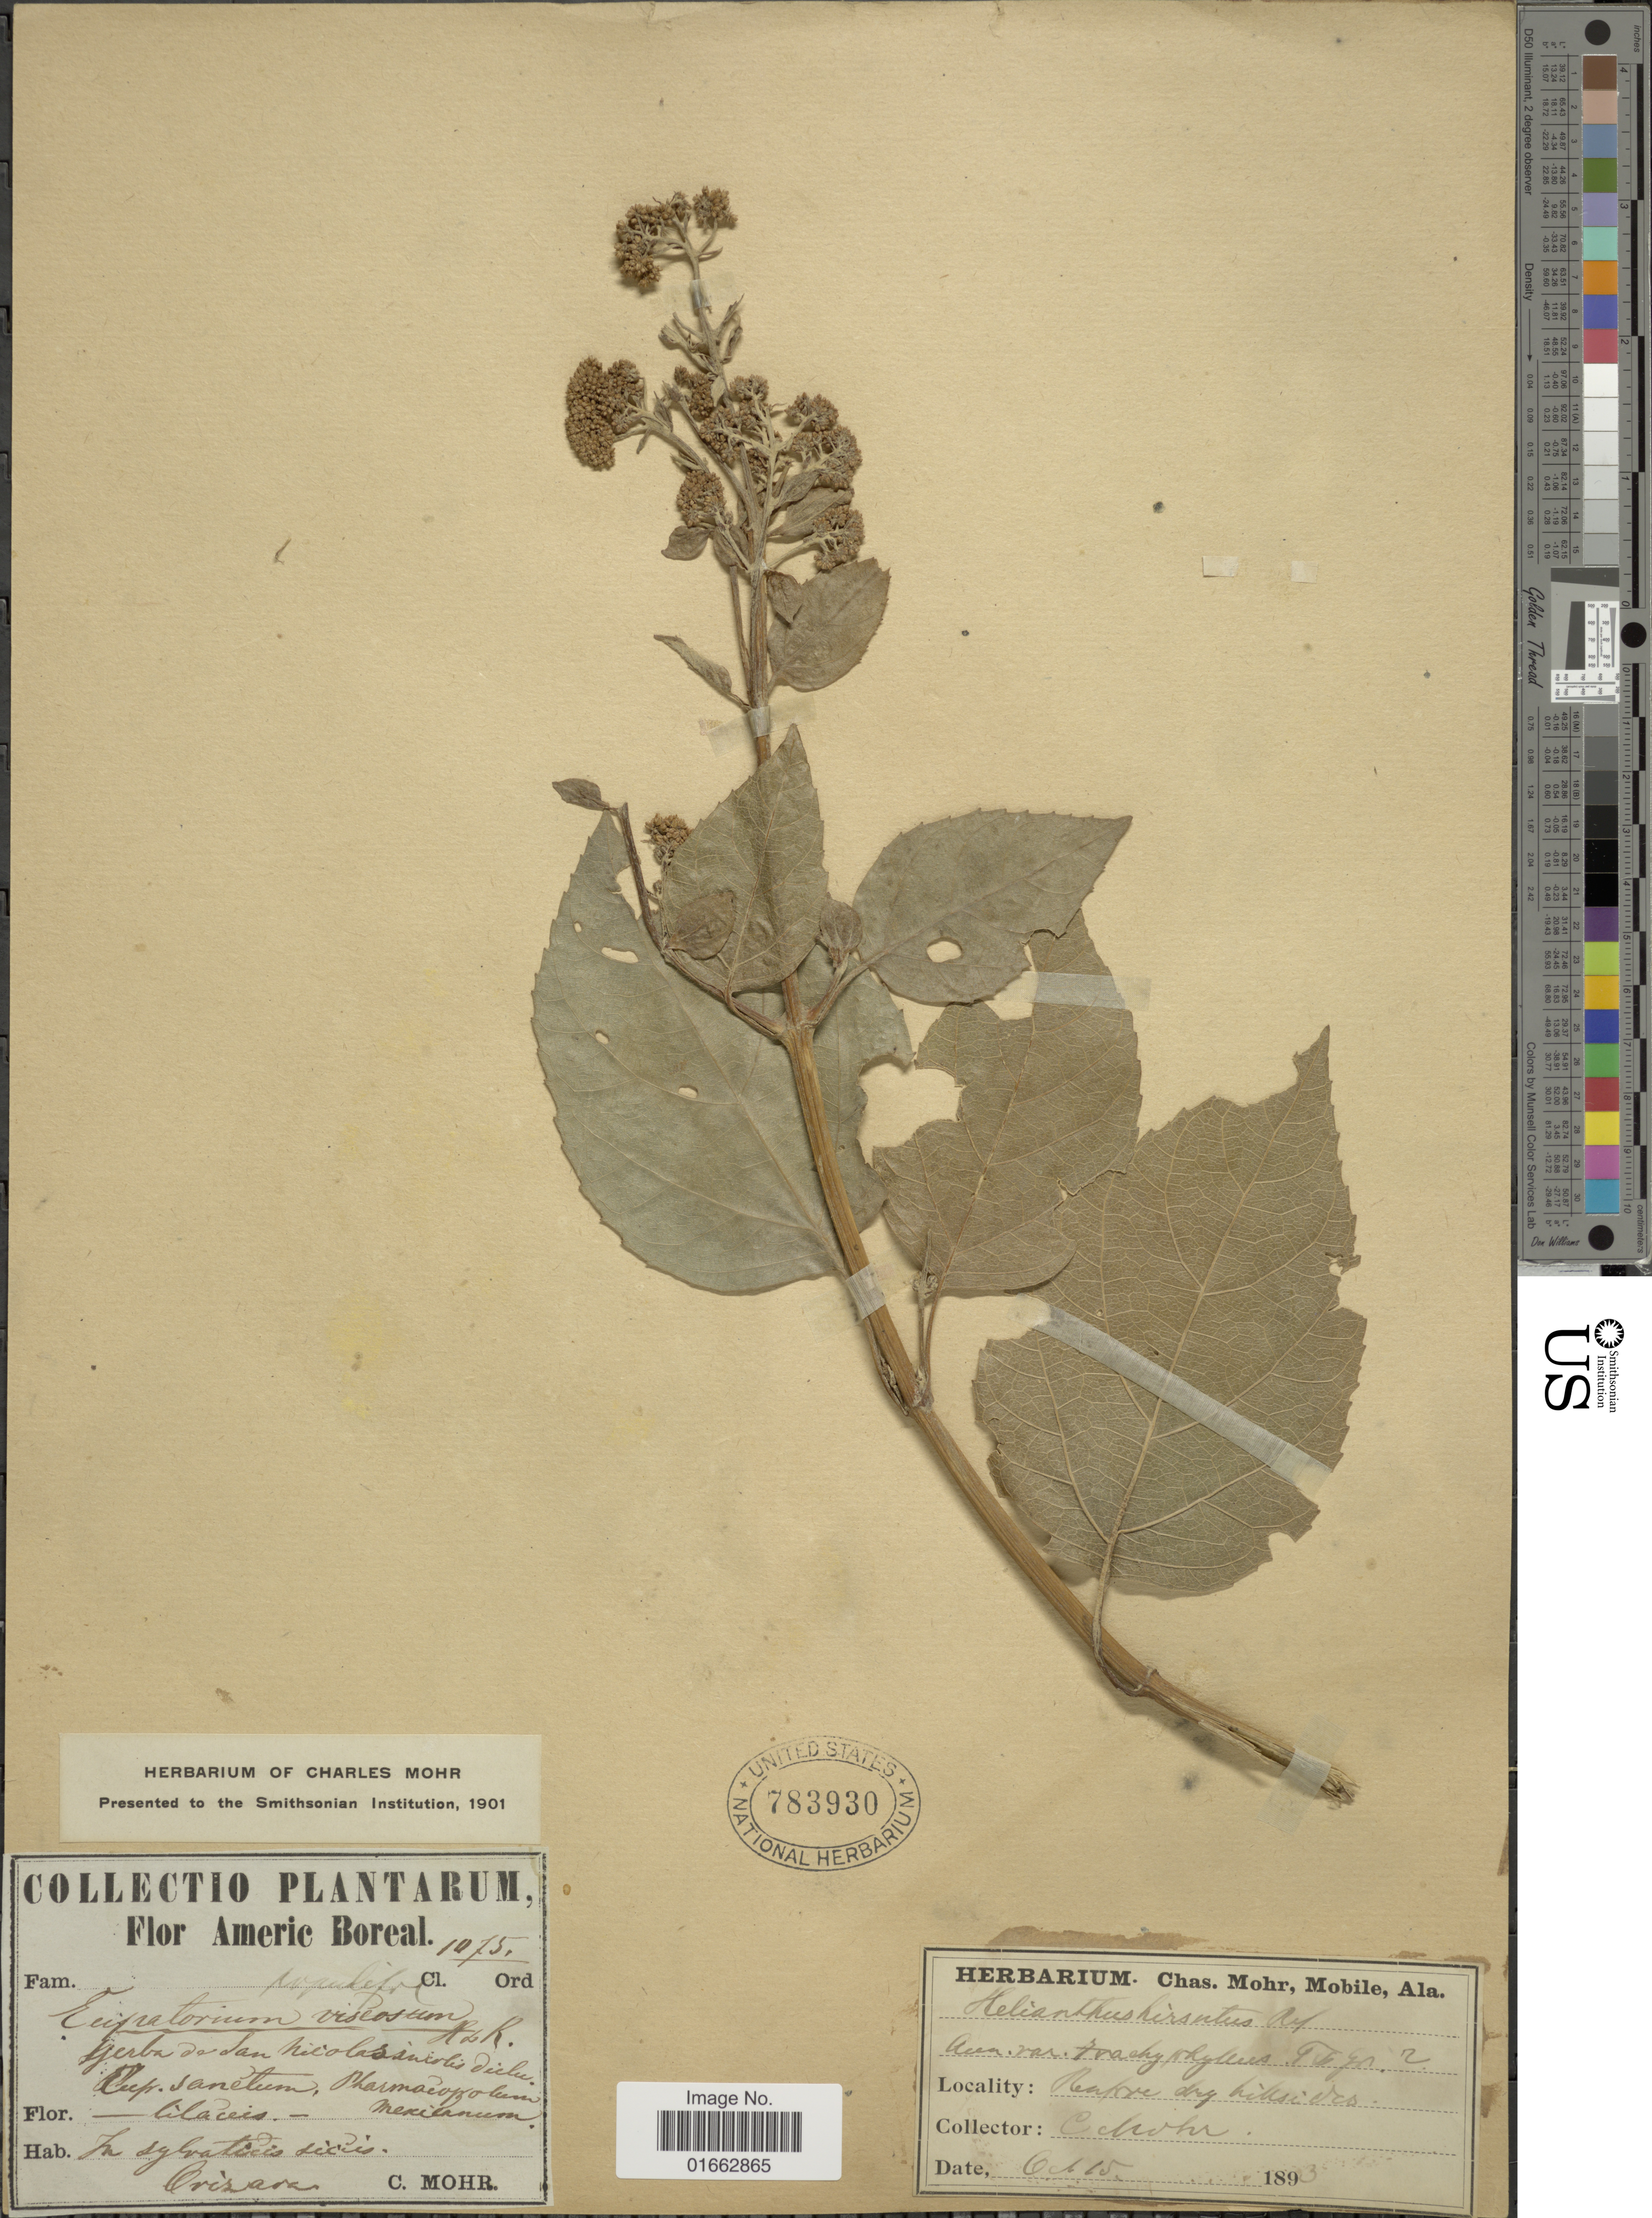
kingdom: Plantae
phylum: Tracheophyta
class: Magnoliopsida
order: Asterales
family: Asteraceae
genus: Critonia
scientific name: Critonia morifolia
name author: (Mill.) R.M. King & H. Rob.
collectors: C. T. Mohr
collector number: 1075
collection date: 1893-10-15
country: Mexico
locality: Dry hillsides, Americ Boreal, Orizaba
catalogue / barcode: US 783930